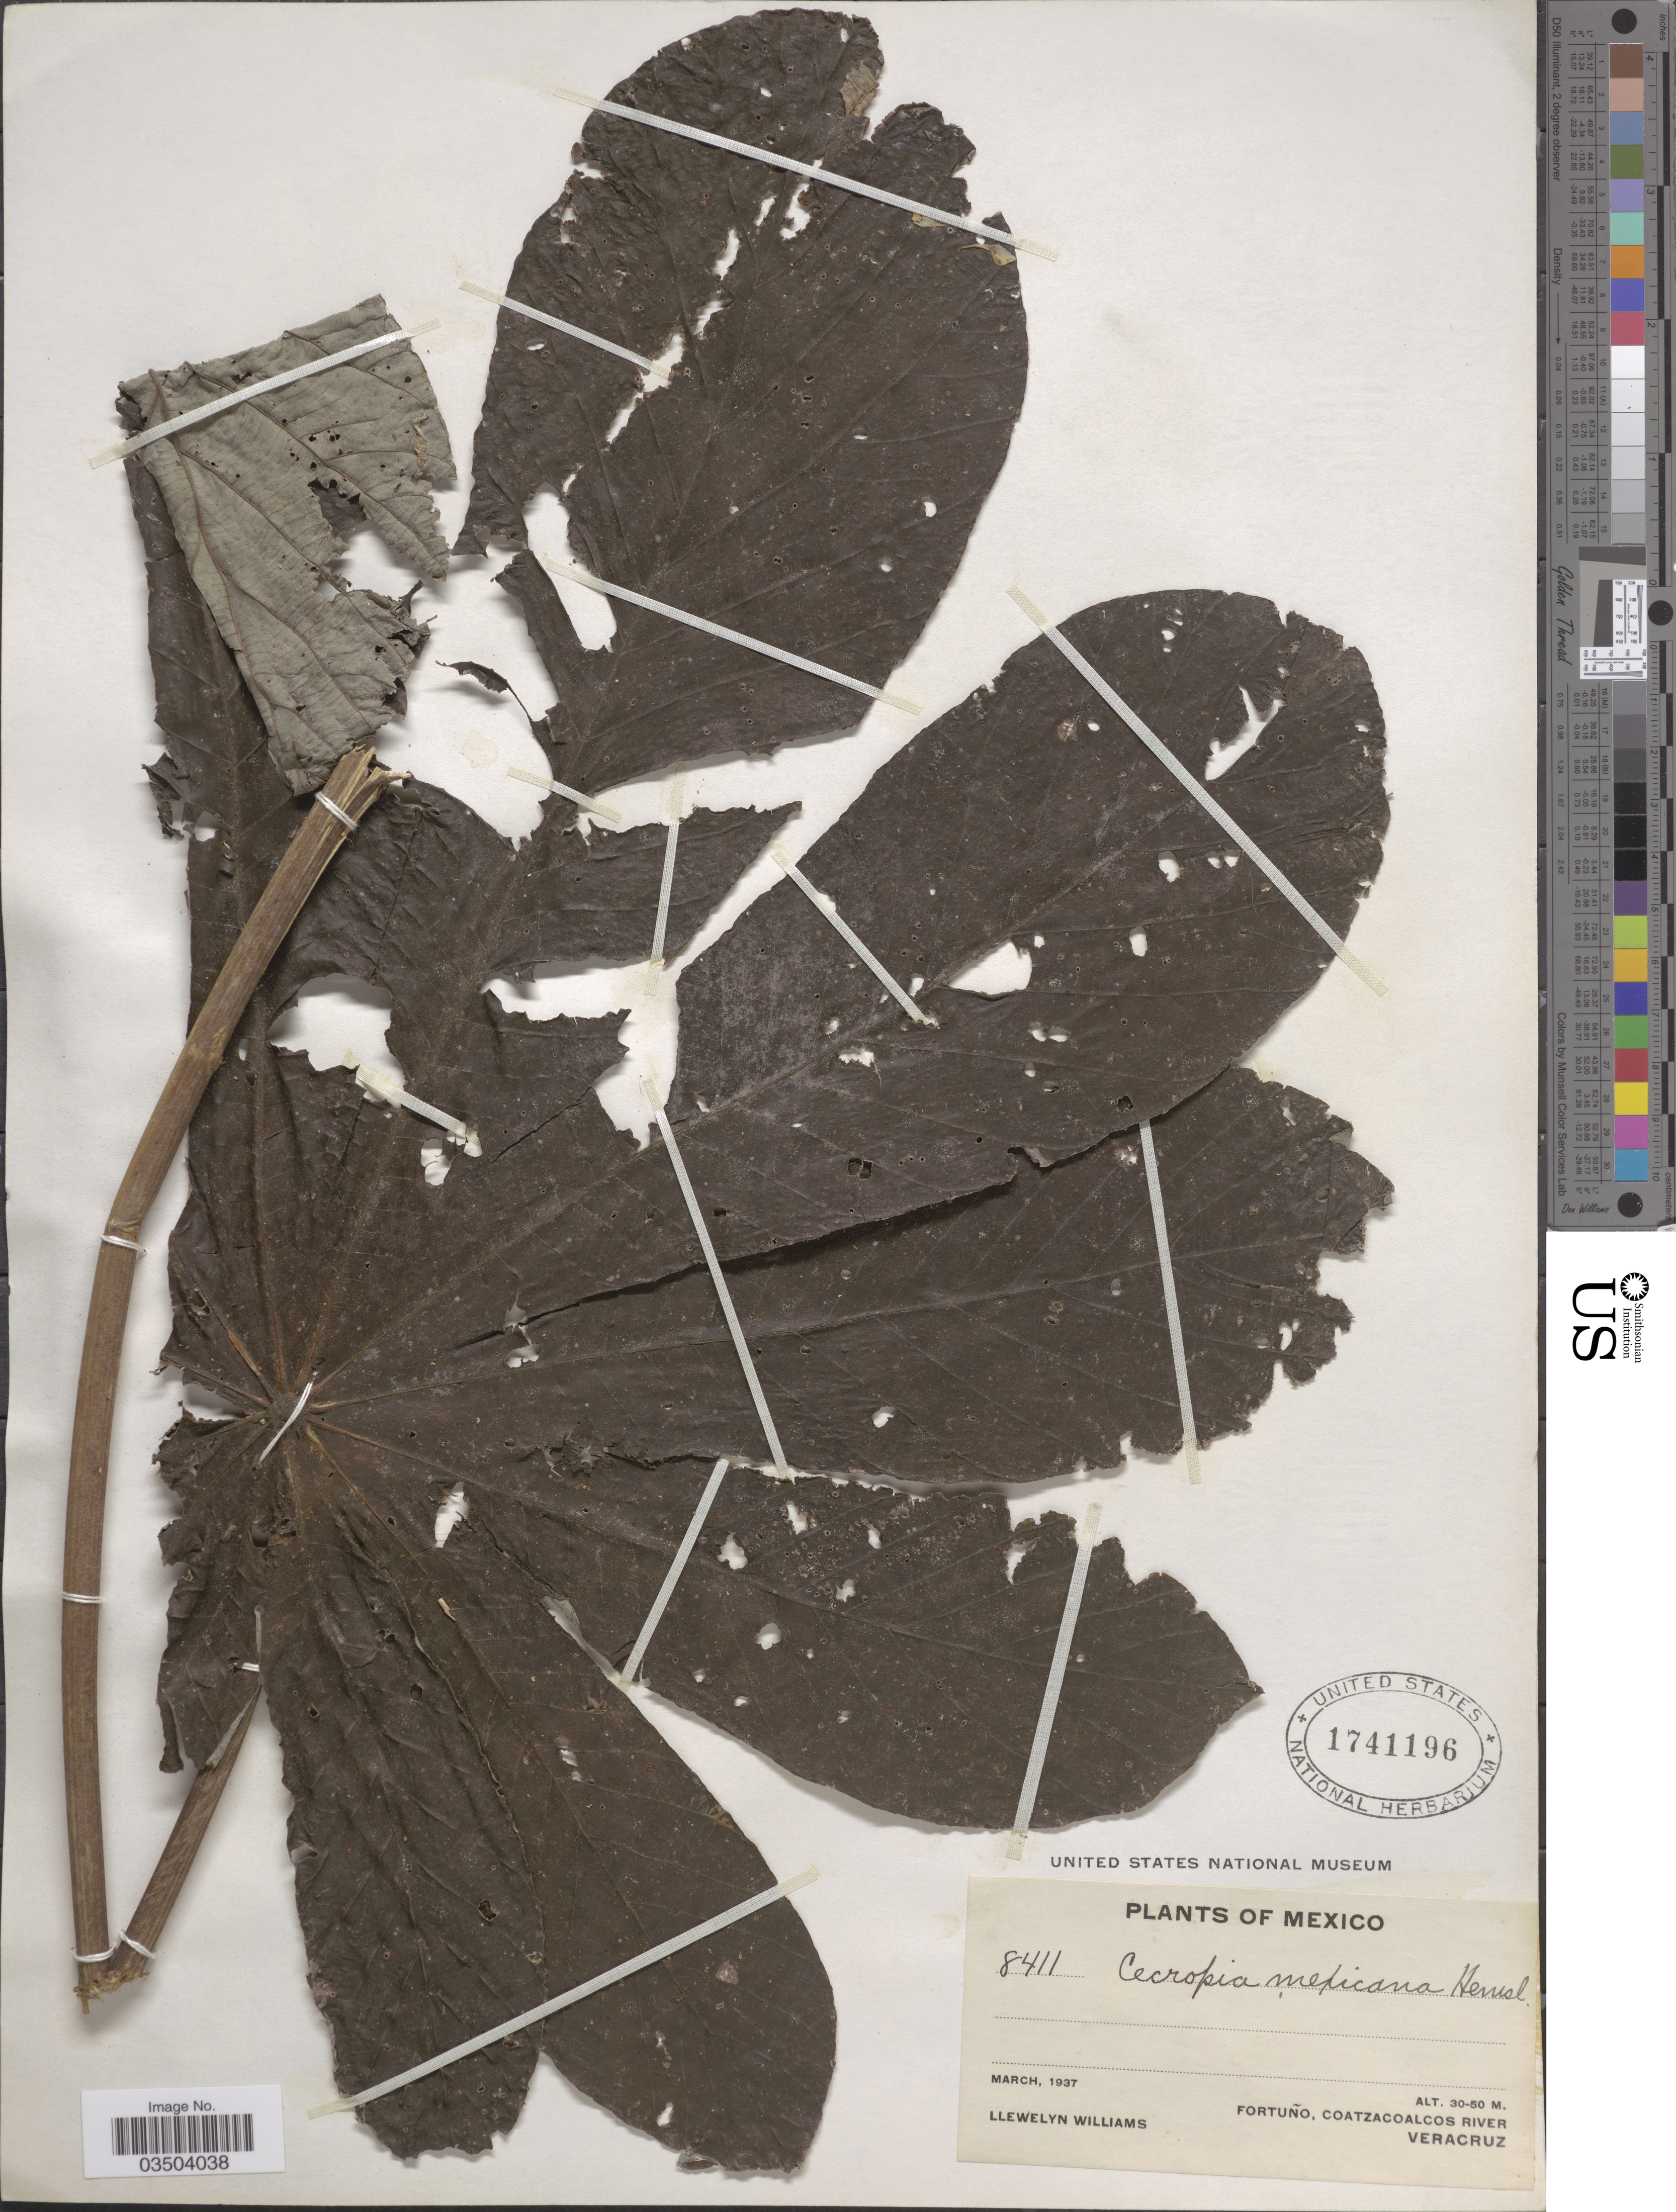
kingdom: Plantae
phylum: Tracheophyta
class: Magnoliopsida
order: Rosales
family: Urticaceae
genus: Cecropia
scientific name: Cecropia obtusifolia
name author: Bertol.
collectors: Ll. Williams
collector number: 8411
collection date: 1937-03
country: Mexico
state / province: Veracruz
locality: Fortuño, Coatzacoalcos River. Veracruz.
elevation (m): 30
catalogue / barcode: US 1741196